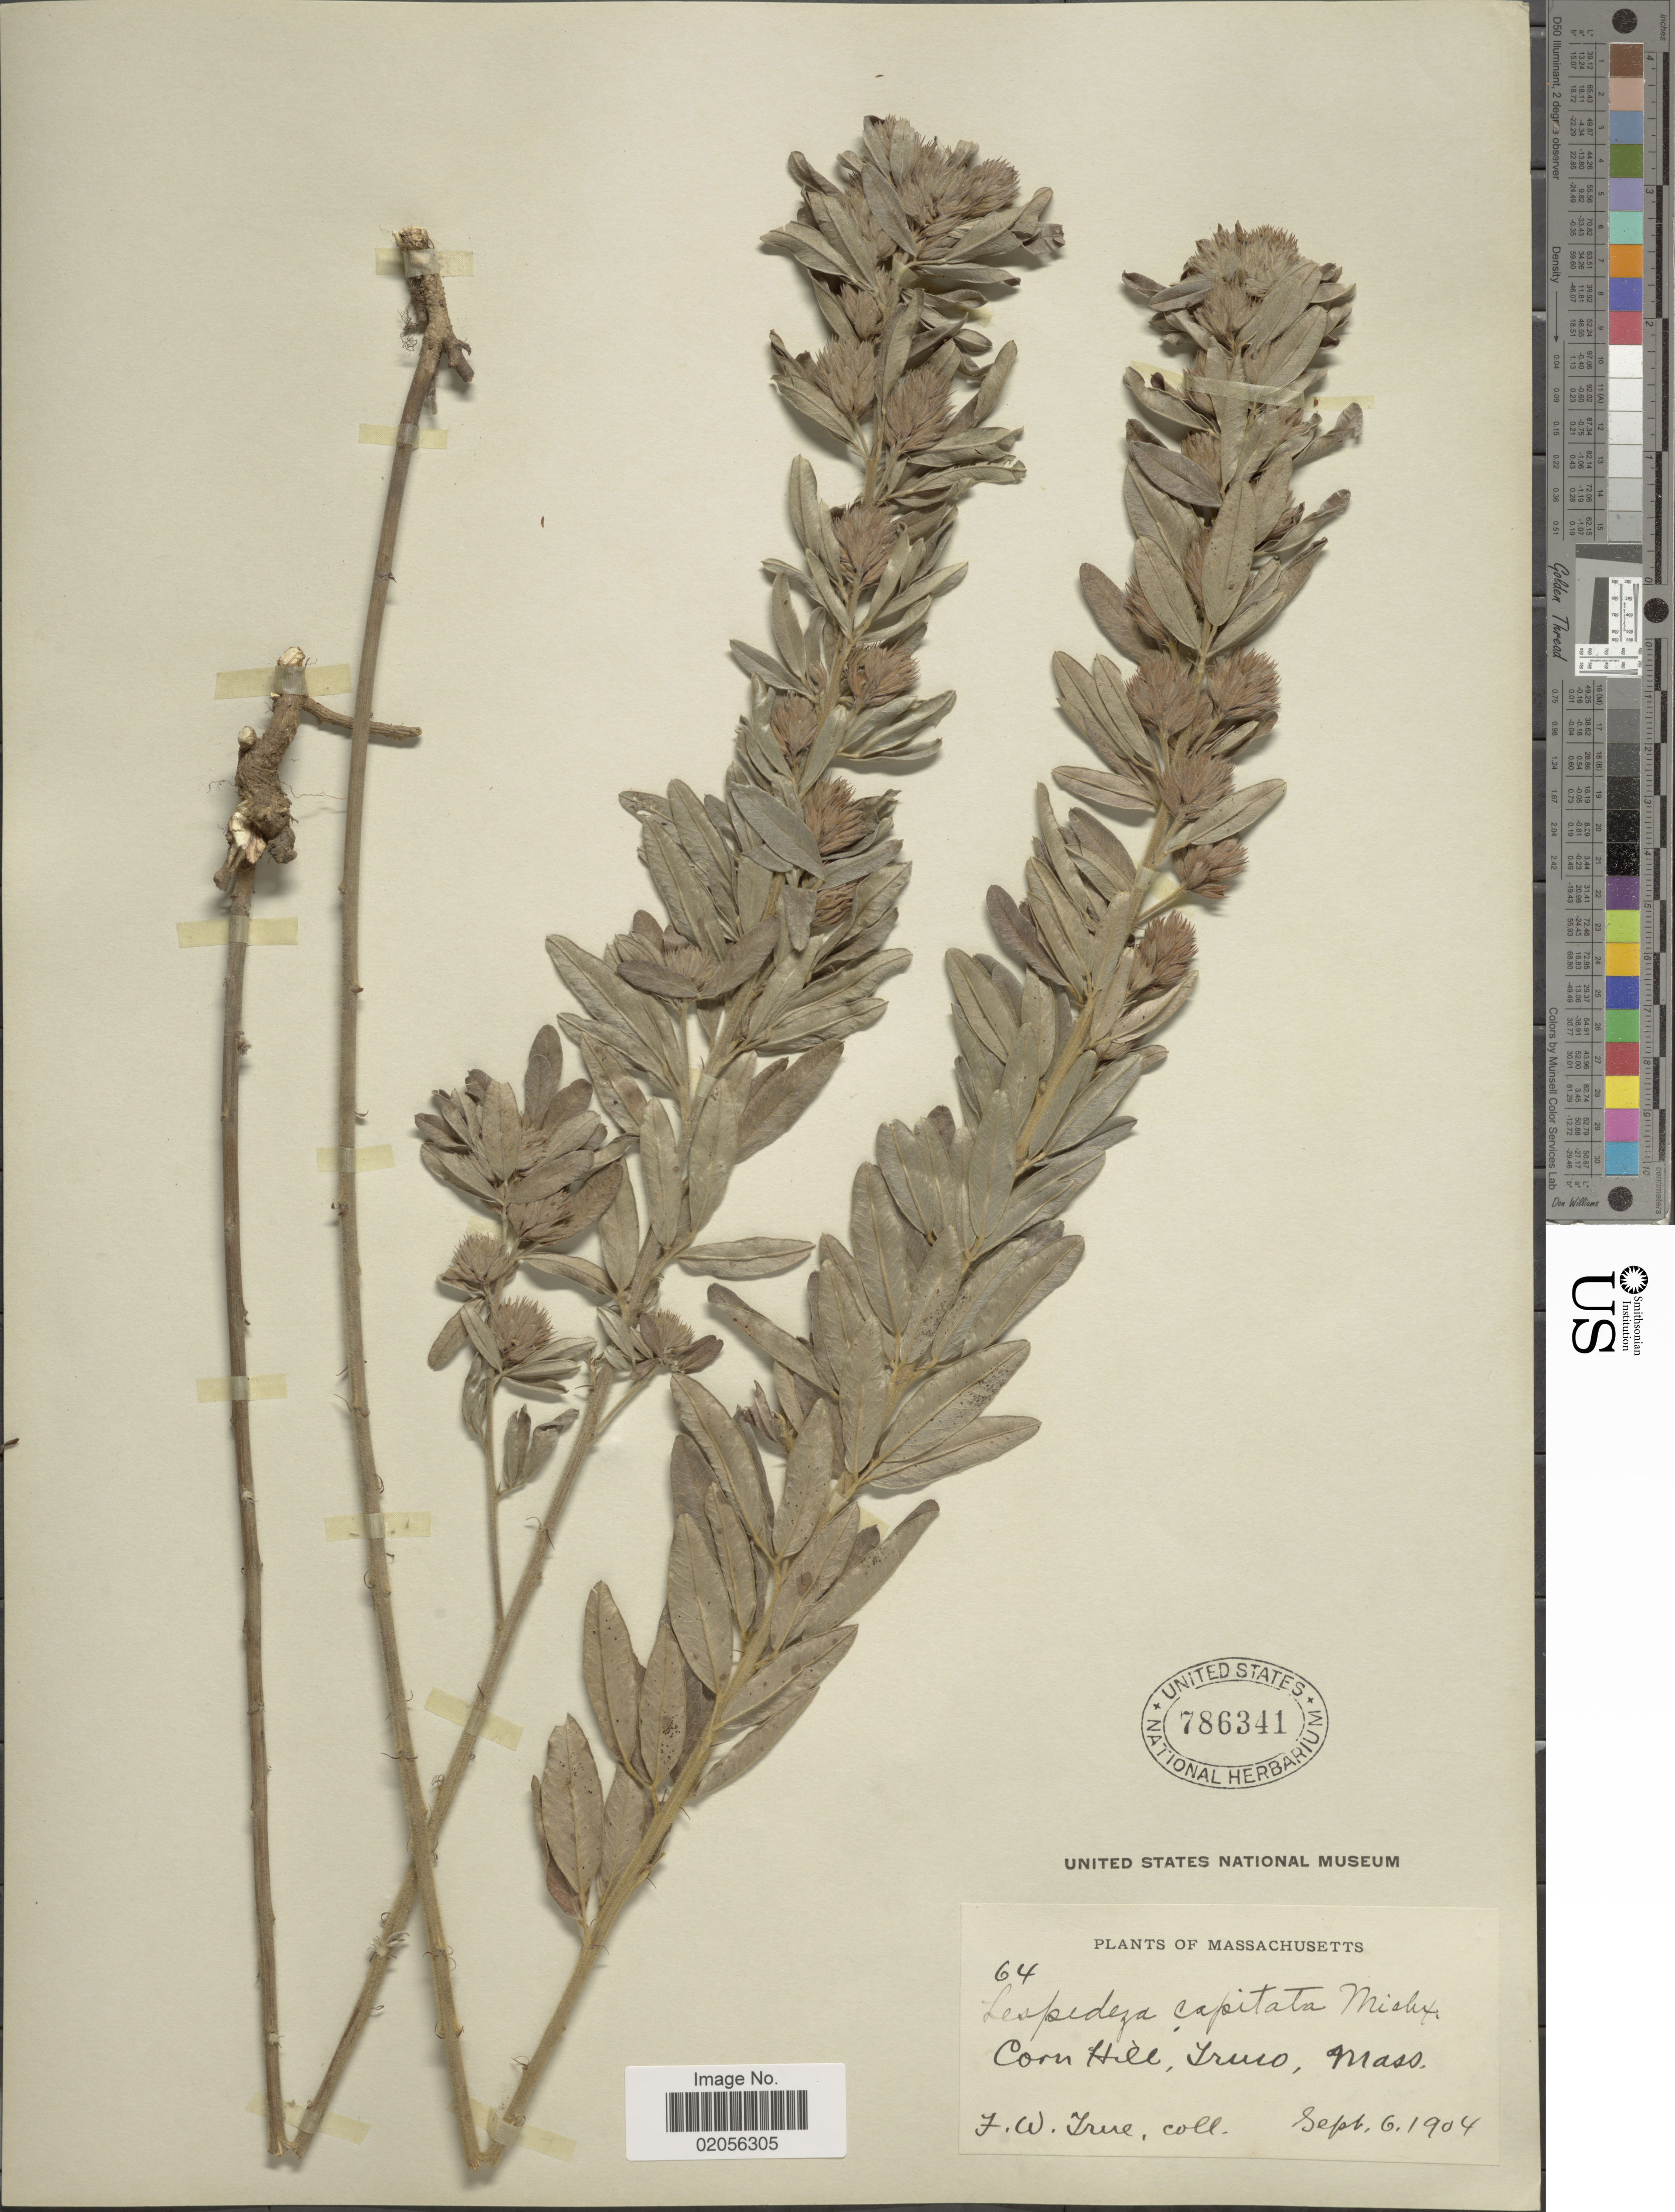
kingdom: Plantae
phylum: Tracheophyta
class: Magnoliopsida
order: Fabales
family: Fabaceae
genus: Lespedeza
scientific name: Lespedeza capitata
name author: Michx.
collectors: F. True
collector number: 64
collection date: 1904-09-06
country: United States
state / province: Massachusetts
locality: Corn Hill, Truro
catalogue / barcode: US 786341